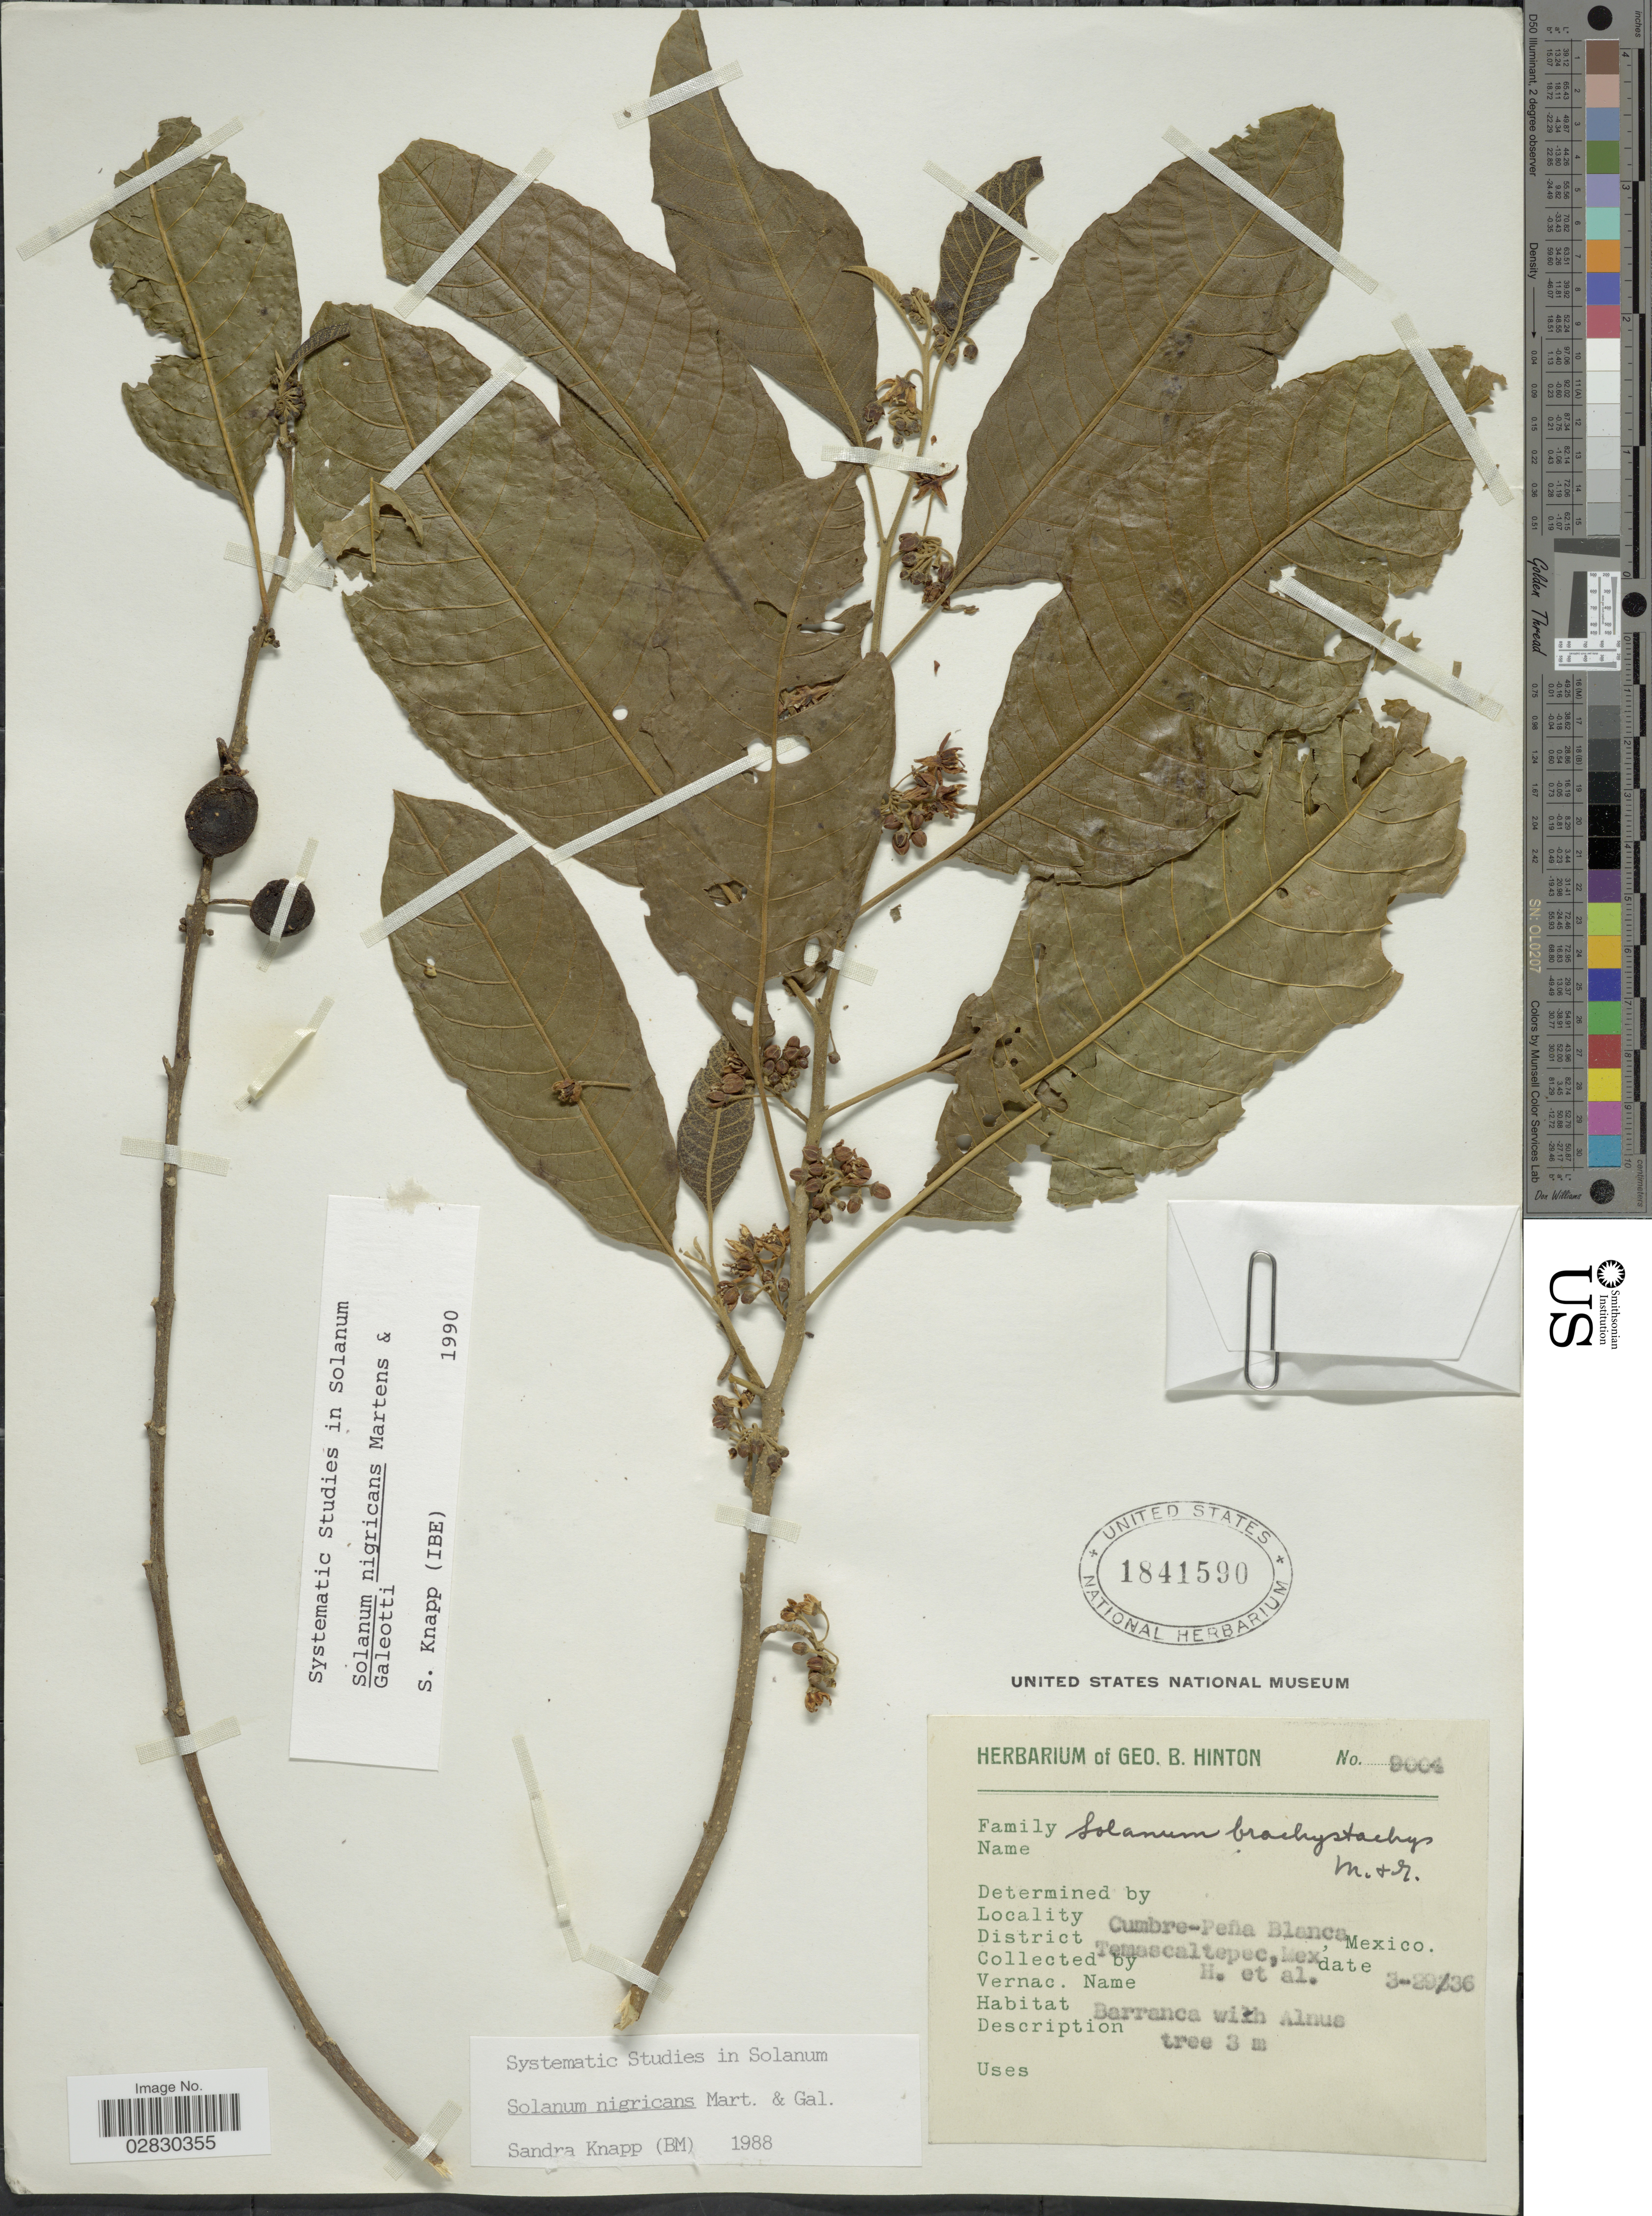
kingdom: Plantae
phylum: Tracheophyta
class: Magnoliopsida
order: Solanales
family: Solanaceae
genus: Solanum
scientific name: Solanum nigricans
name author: M. Martens & Galeotti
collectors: G. B. Hinton & et al.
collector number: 9004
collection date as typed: Transcribed d/m/y: 29/3/36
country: Mexico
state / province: México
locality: Cumbre-Peña Blanca. District Temascaltepec.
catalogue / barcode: US 1841590